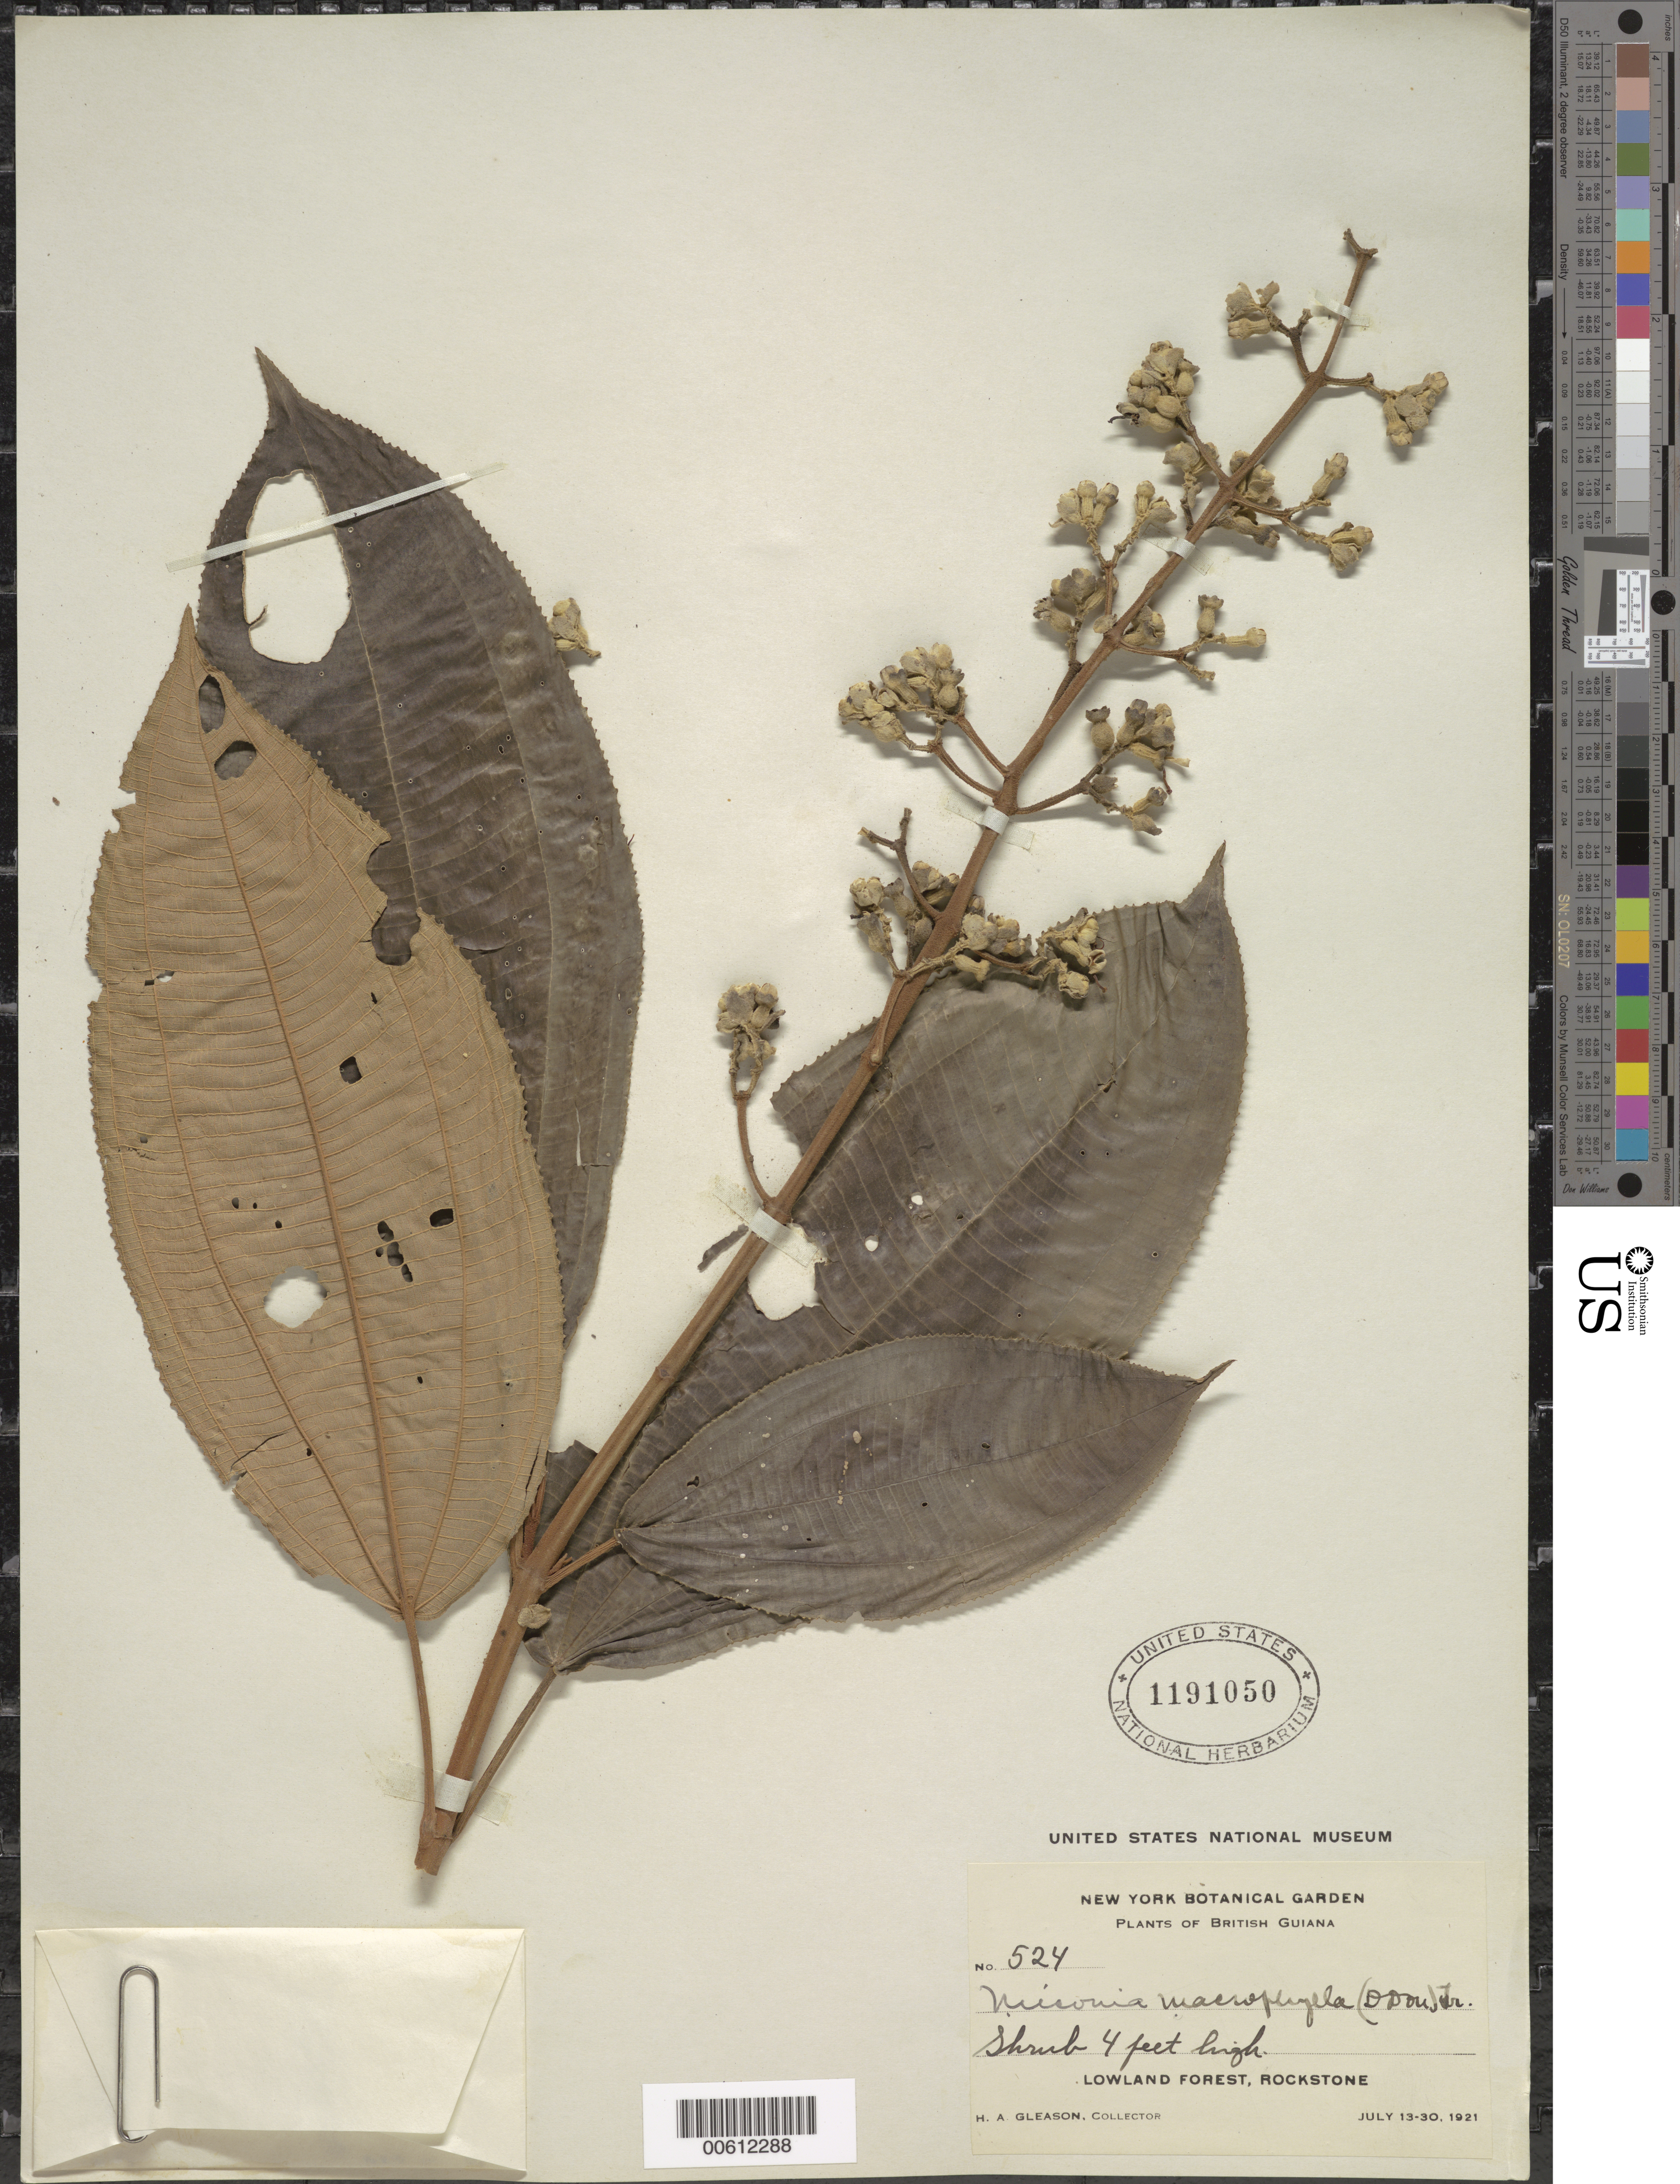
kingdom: Plantae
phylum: Tracheophyta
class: Magnoliopsida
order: Myrtales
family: Melastomataceae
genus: Miconia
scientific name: Miconia serrulata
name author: (DC.) Naudin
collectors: H. A. Gleason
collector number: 524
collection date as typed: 13-Jul-21 to 30-Jul-21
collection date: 1921-07-13/1921-07-30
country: Guyana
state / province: U. Demerara-Berbice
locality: Rockstone, in and about the village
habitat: Lowland forest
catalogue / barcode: US 1191050